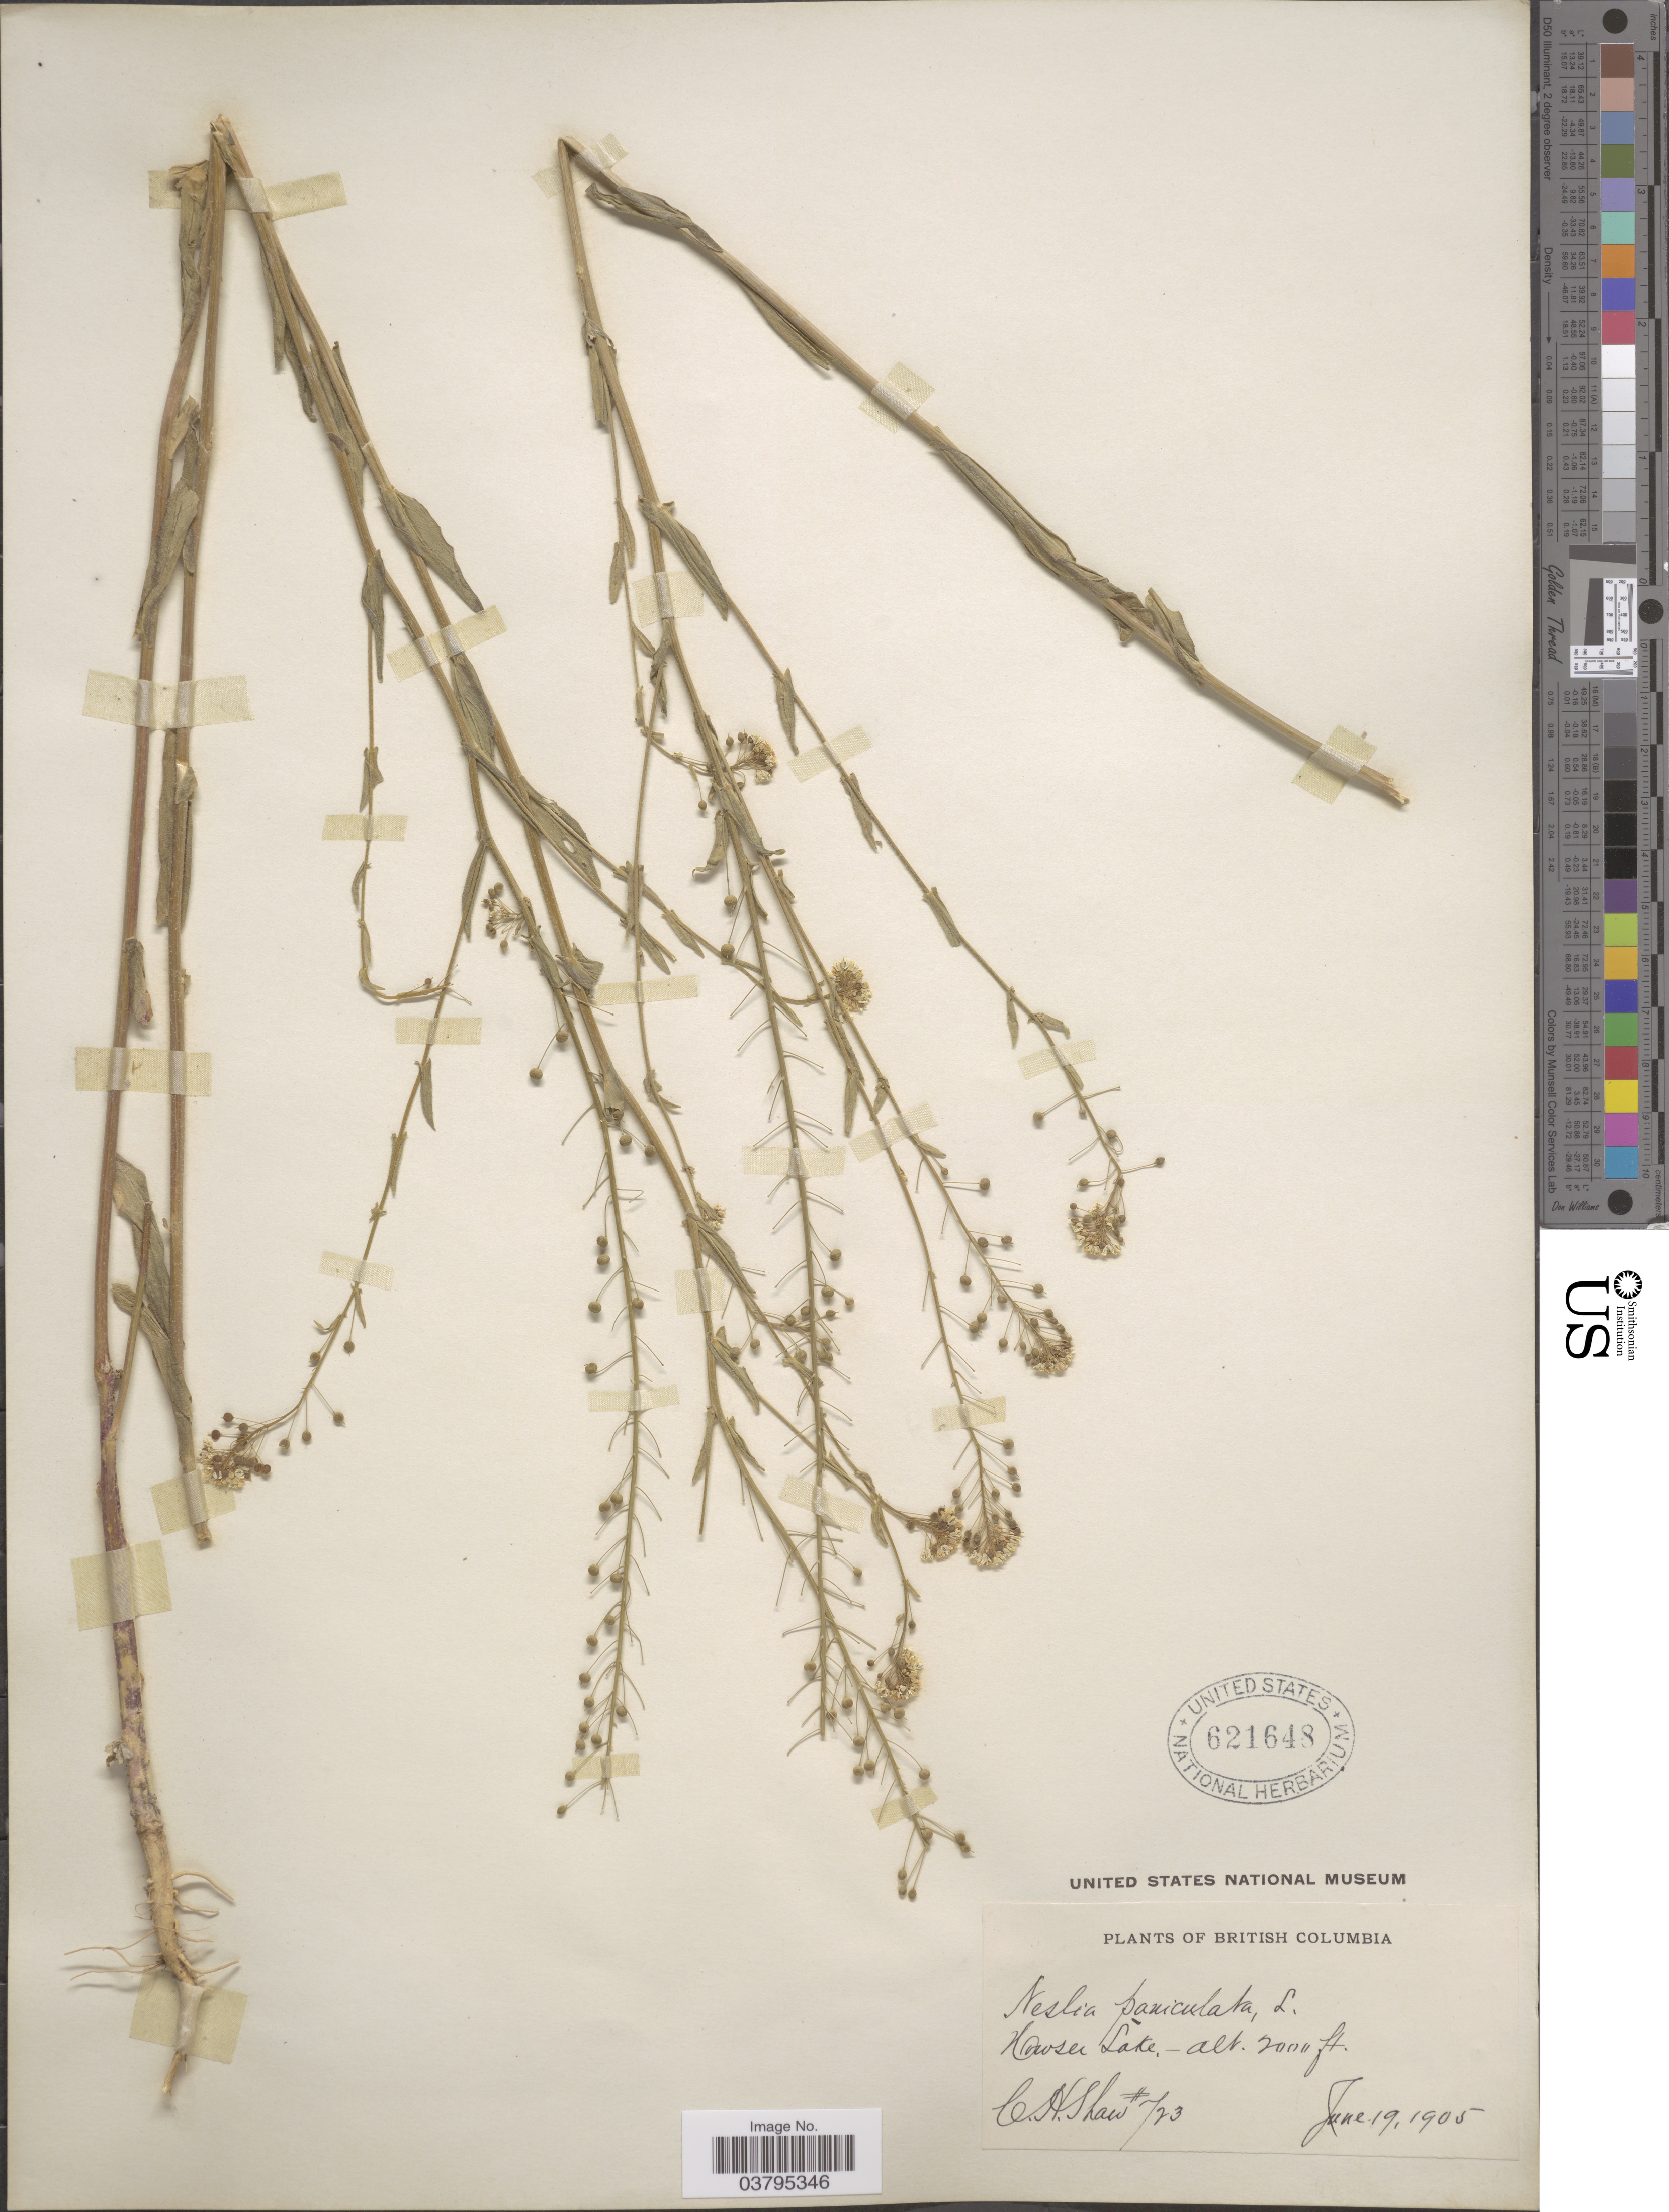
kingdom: Plantae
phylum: Tracheophyta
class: Magnoliopsida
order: Brassicales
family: Brassicaceae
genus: Neslia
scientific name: Neslia paniculata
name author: (L.) Desv.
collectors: C. H. Shaw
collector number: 723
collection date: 1905-06-19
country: Canada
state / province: British Columbia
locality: Howser Lake.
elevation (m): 610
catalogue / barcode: US 621648